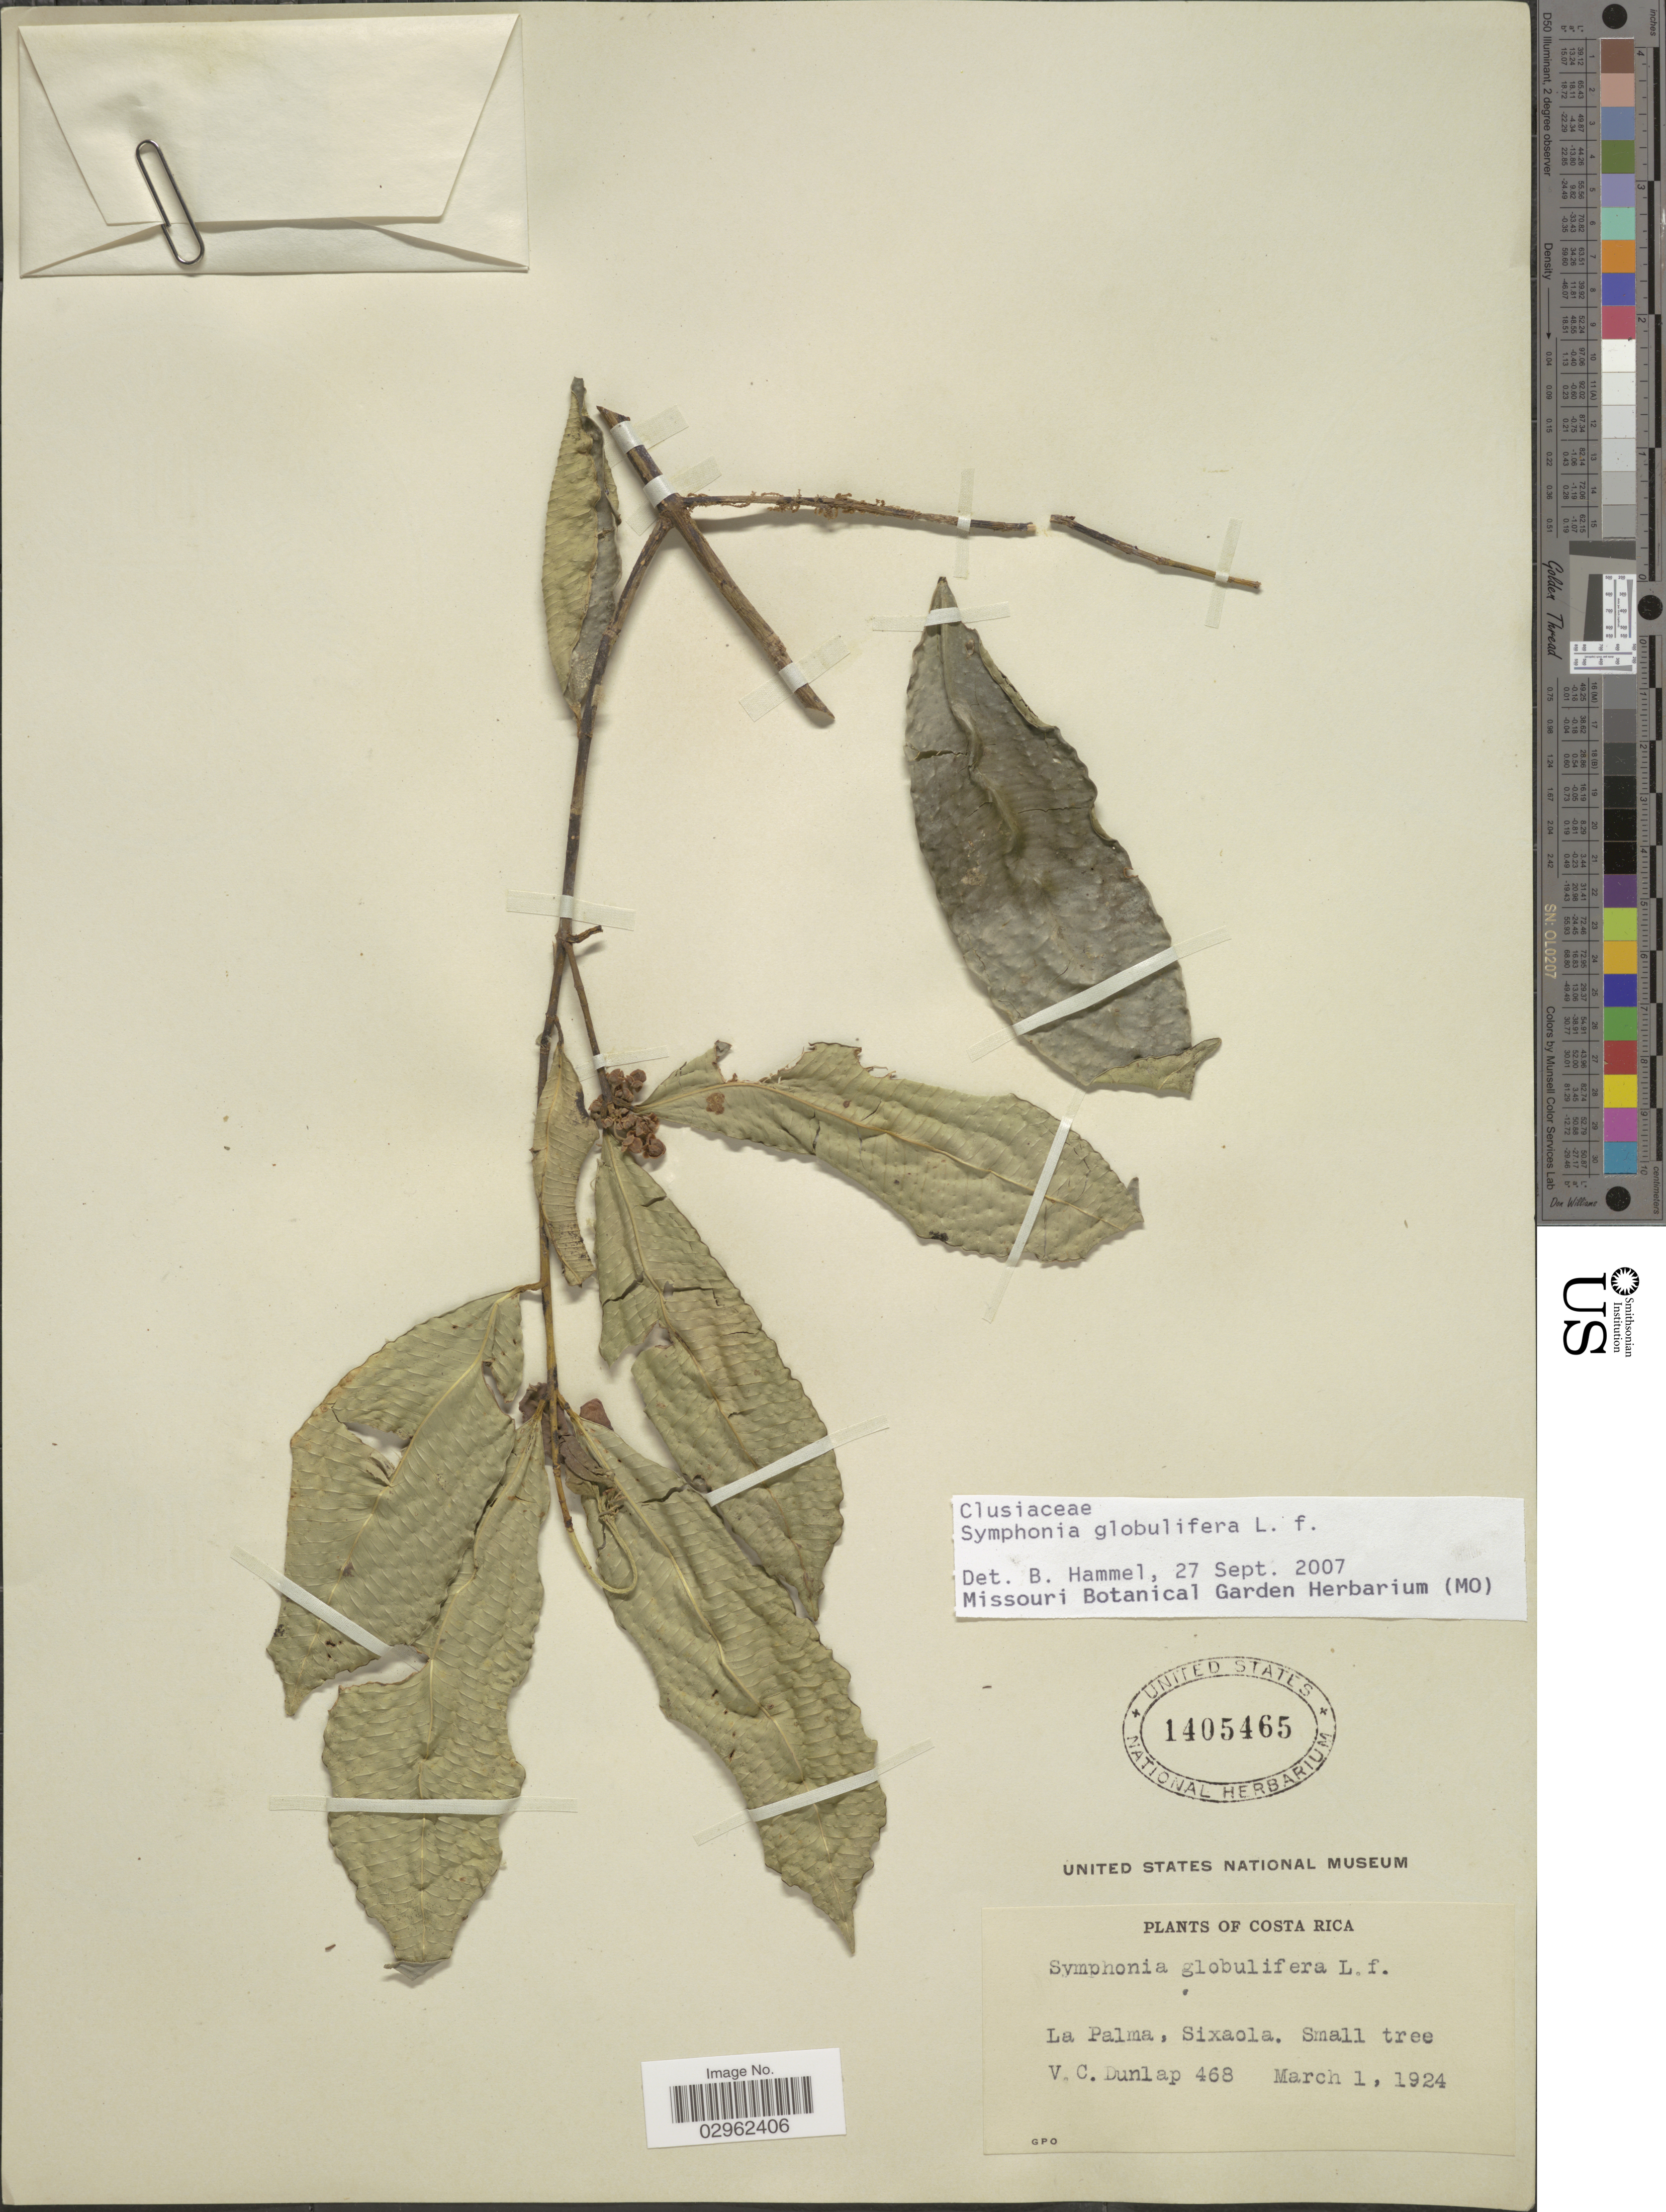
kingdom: Plantae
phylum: Tracheophyta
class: Magnoliopsida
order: Malpighiales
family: Clusiaceae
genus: Symphonia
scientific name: Symphonia globulifera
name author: L. f.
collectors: V. C. Dunlap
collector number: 468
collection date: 1924-03-01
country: Costa Rica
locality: La Palma, Sixaola.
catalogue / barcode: US 1405465